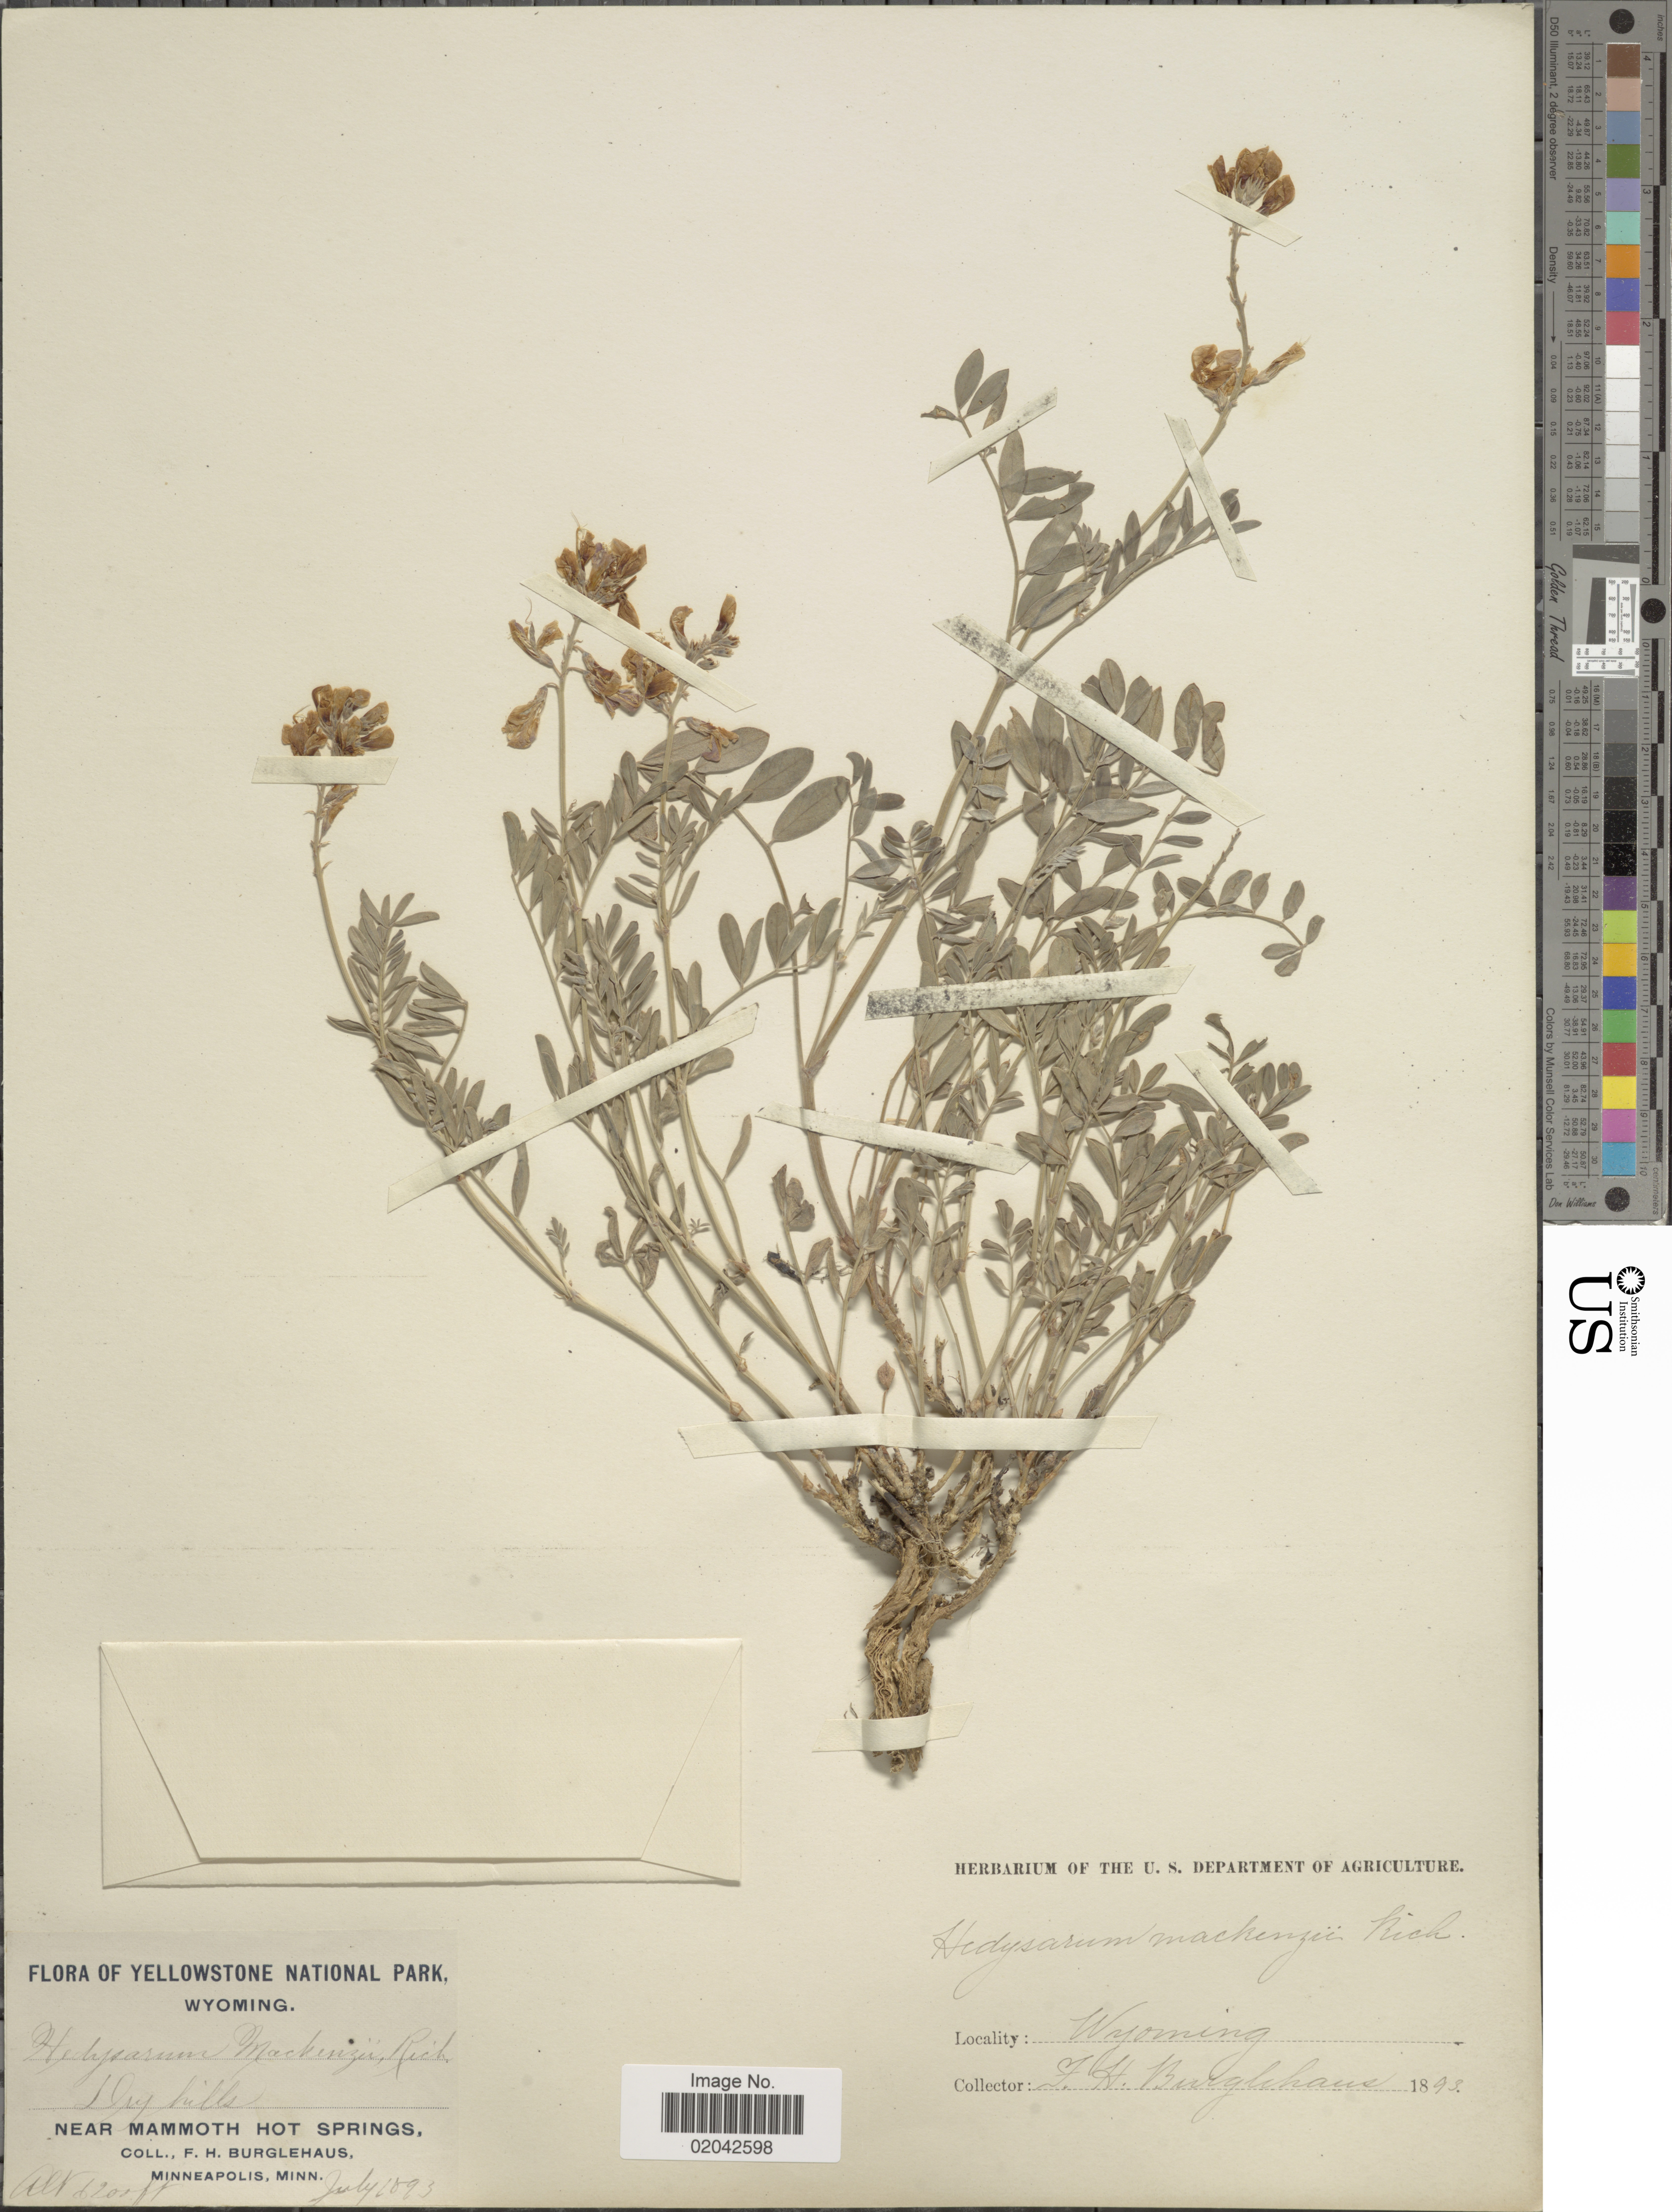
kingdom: Plantae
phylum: Tracheophyta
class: Magnoliopsida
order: Fabales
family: Fabaceae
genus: Hedysarum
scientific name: Hedysarum mackenziei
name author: Richardson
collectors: F. Burglehaus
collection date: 1893-07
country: United States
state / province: Wyoming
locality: Dry hills, near Mammoth Hot Springs.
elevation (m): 1890